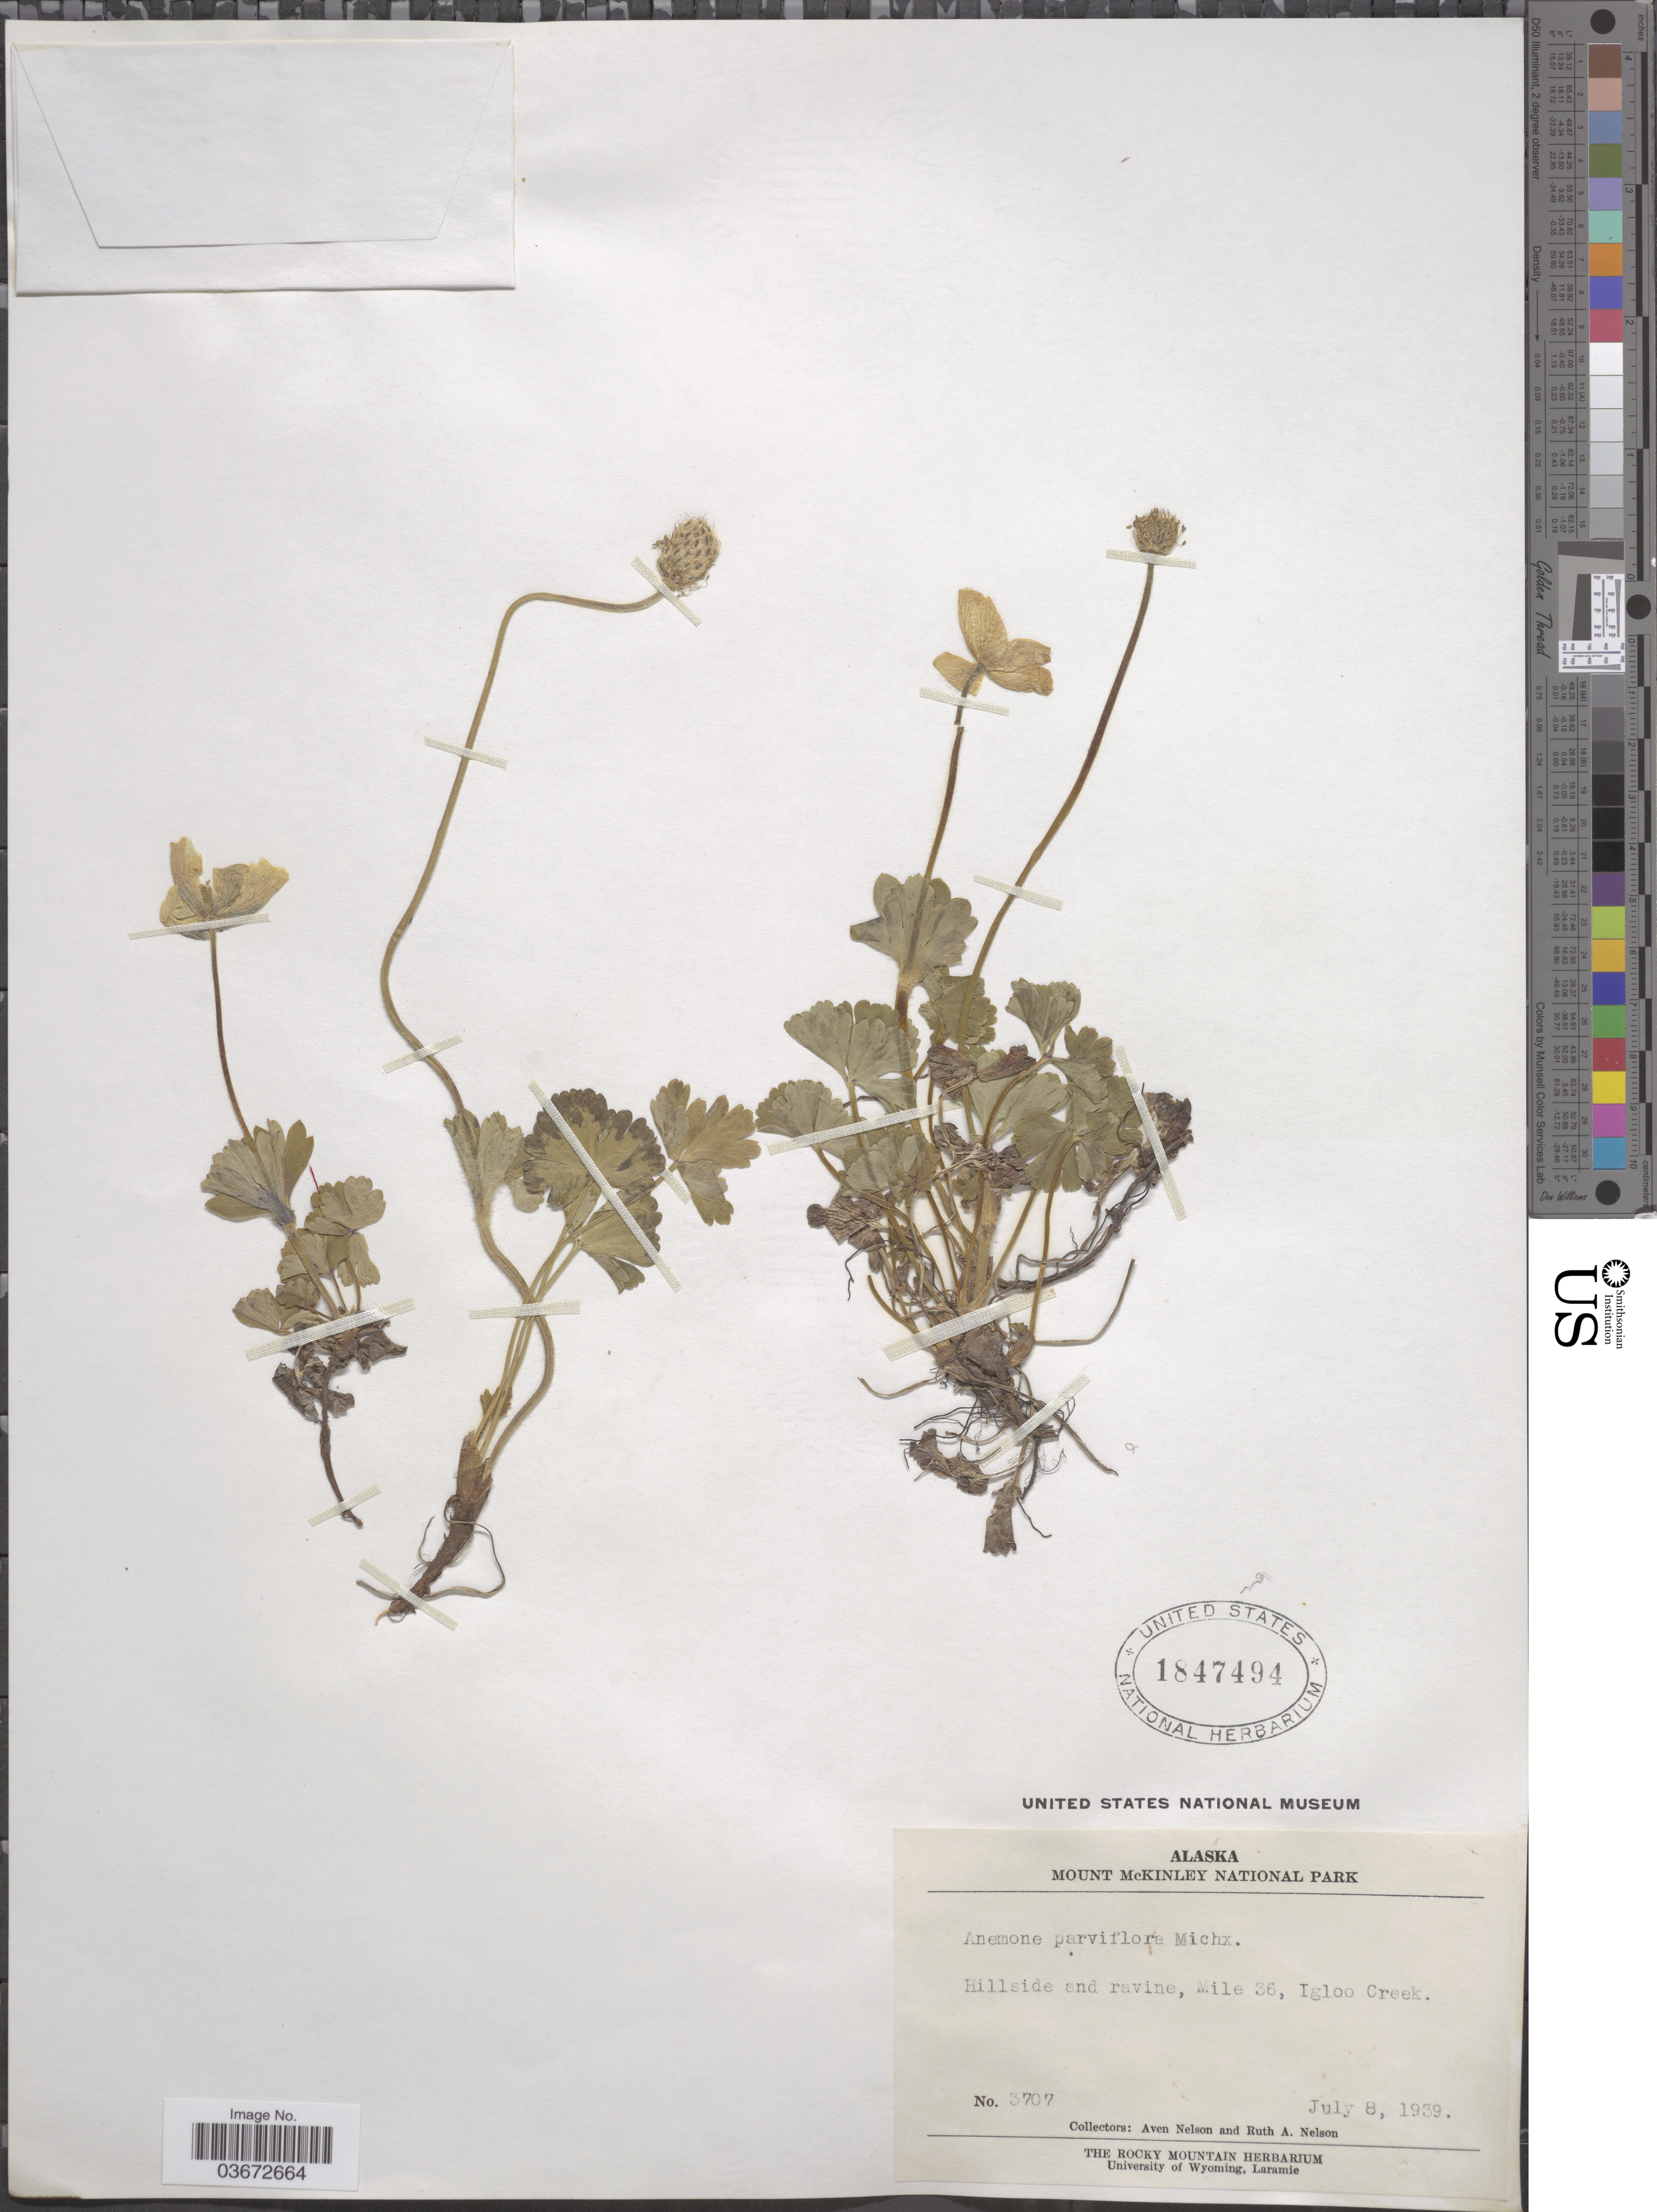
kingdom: Plantae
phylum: Tracheophyta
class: Magnoliopsida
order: Ranunculales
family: Ranunculaceae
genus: Anemone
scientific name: Anemone parviflora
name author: Michx.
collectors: A. Nelson & R. A. Nelson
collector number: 3707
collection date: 1939-07-08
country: United States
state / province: Alaska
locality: Mount McKinley National Park. Mile 36, Igloo Creek.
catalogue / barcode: US 1847494